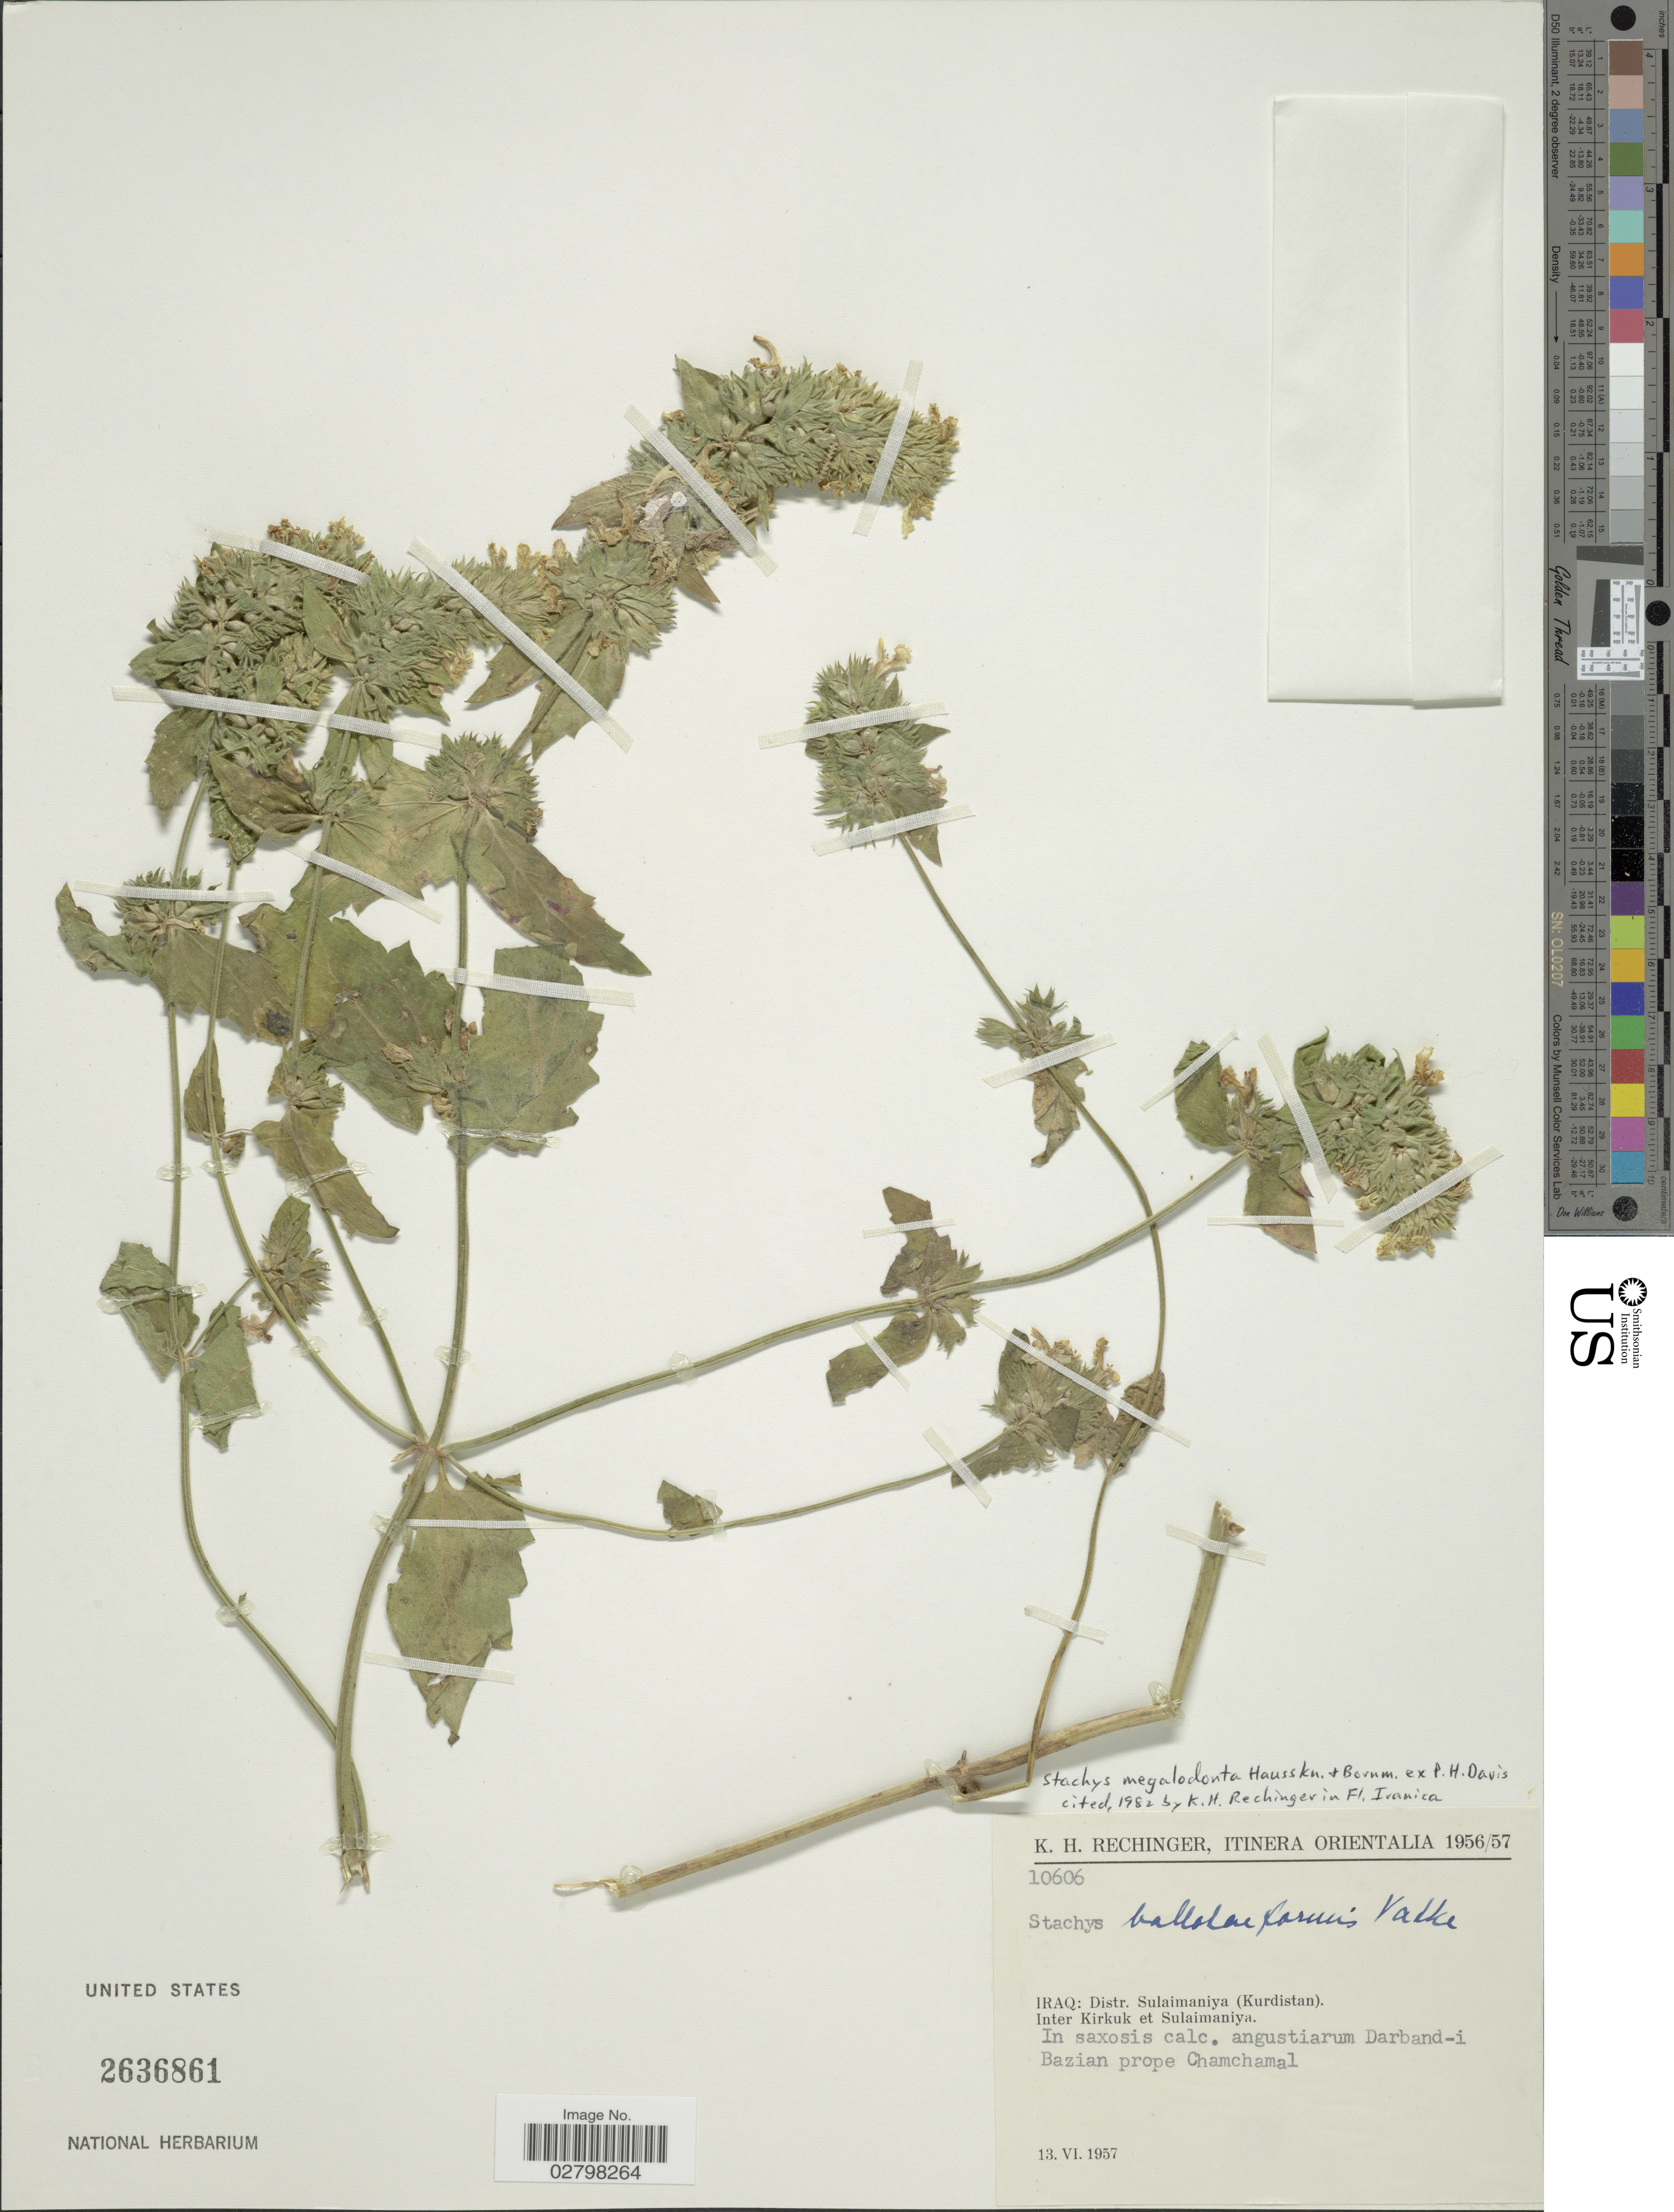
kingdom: Plantae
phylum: Tracheophyta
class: Magnoliopsida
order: Lamiales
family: Lamiaceae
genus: Stachys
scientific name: Stachys megalodonta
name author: Hausskn. & Bornm. ex Davis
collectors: K. H. Rechinger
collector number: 10606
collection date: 1957-06-13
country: Iraq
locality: Itinera Orientalia. Distr. Sulaimaniya (Kurdistan). Inter Kirkuk et Sulaimaniya. In saxosis calc. angustiaram Darband-i Bazian prope Chamchamal.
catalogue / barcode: US 2636861